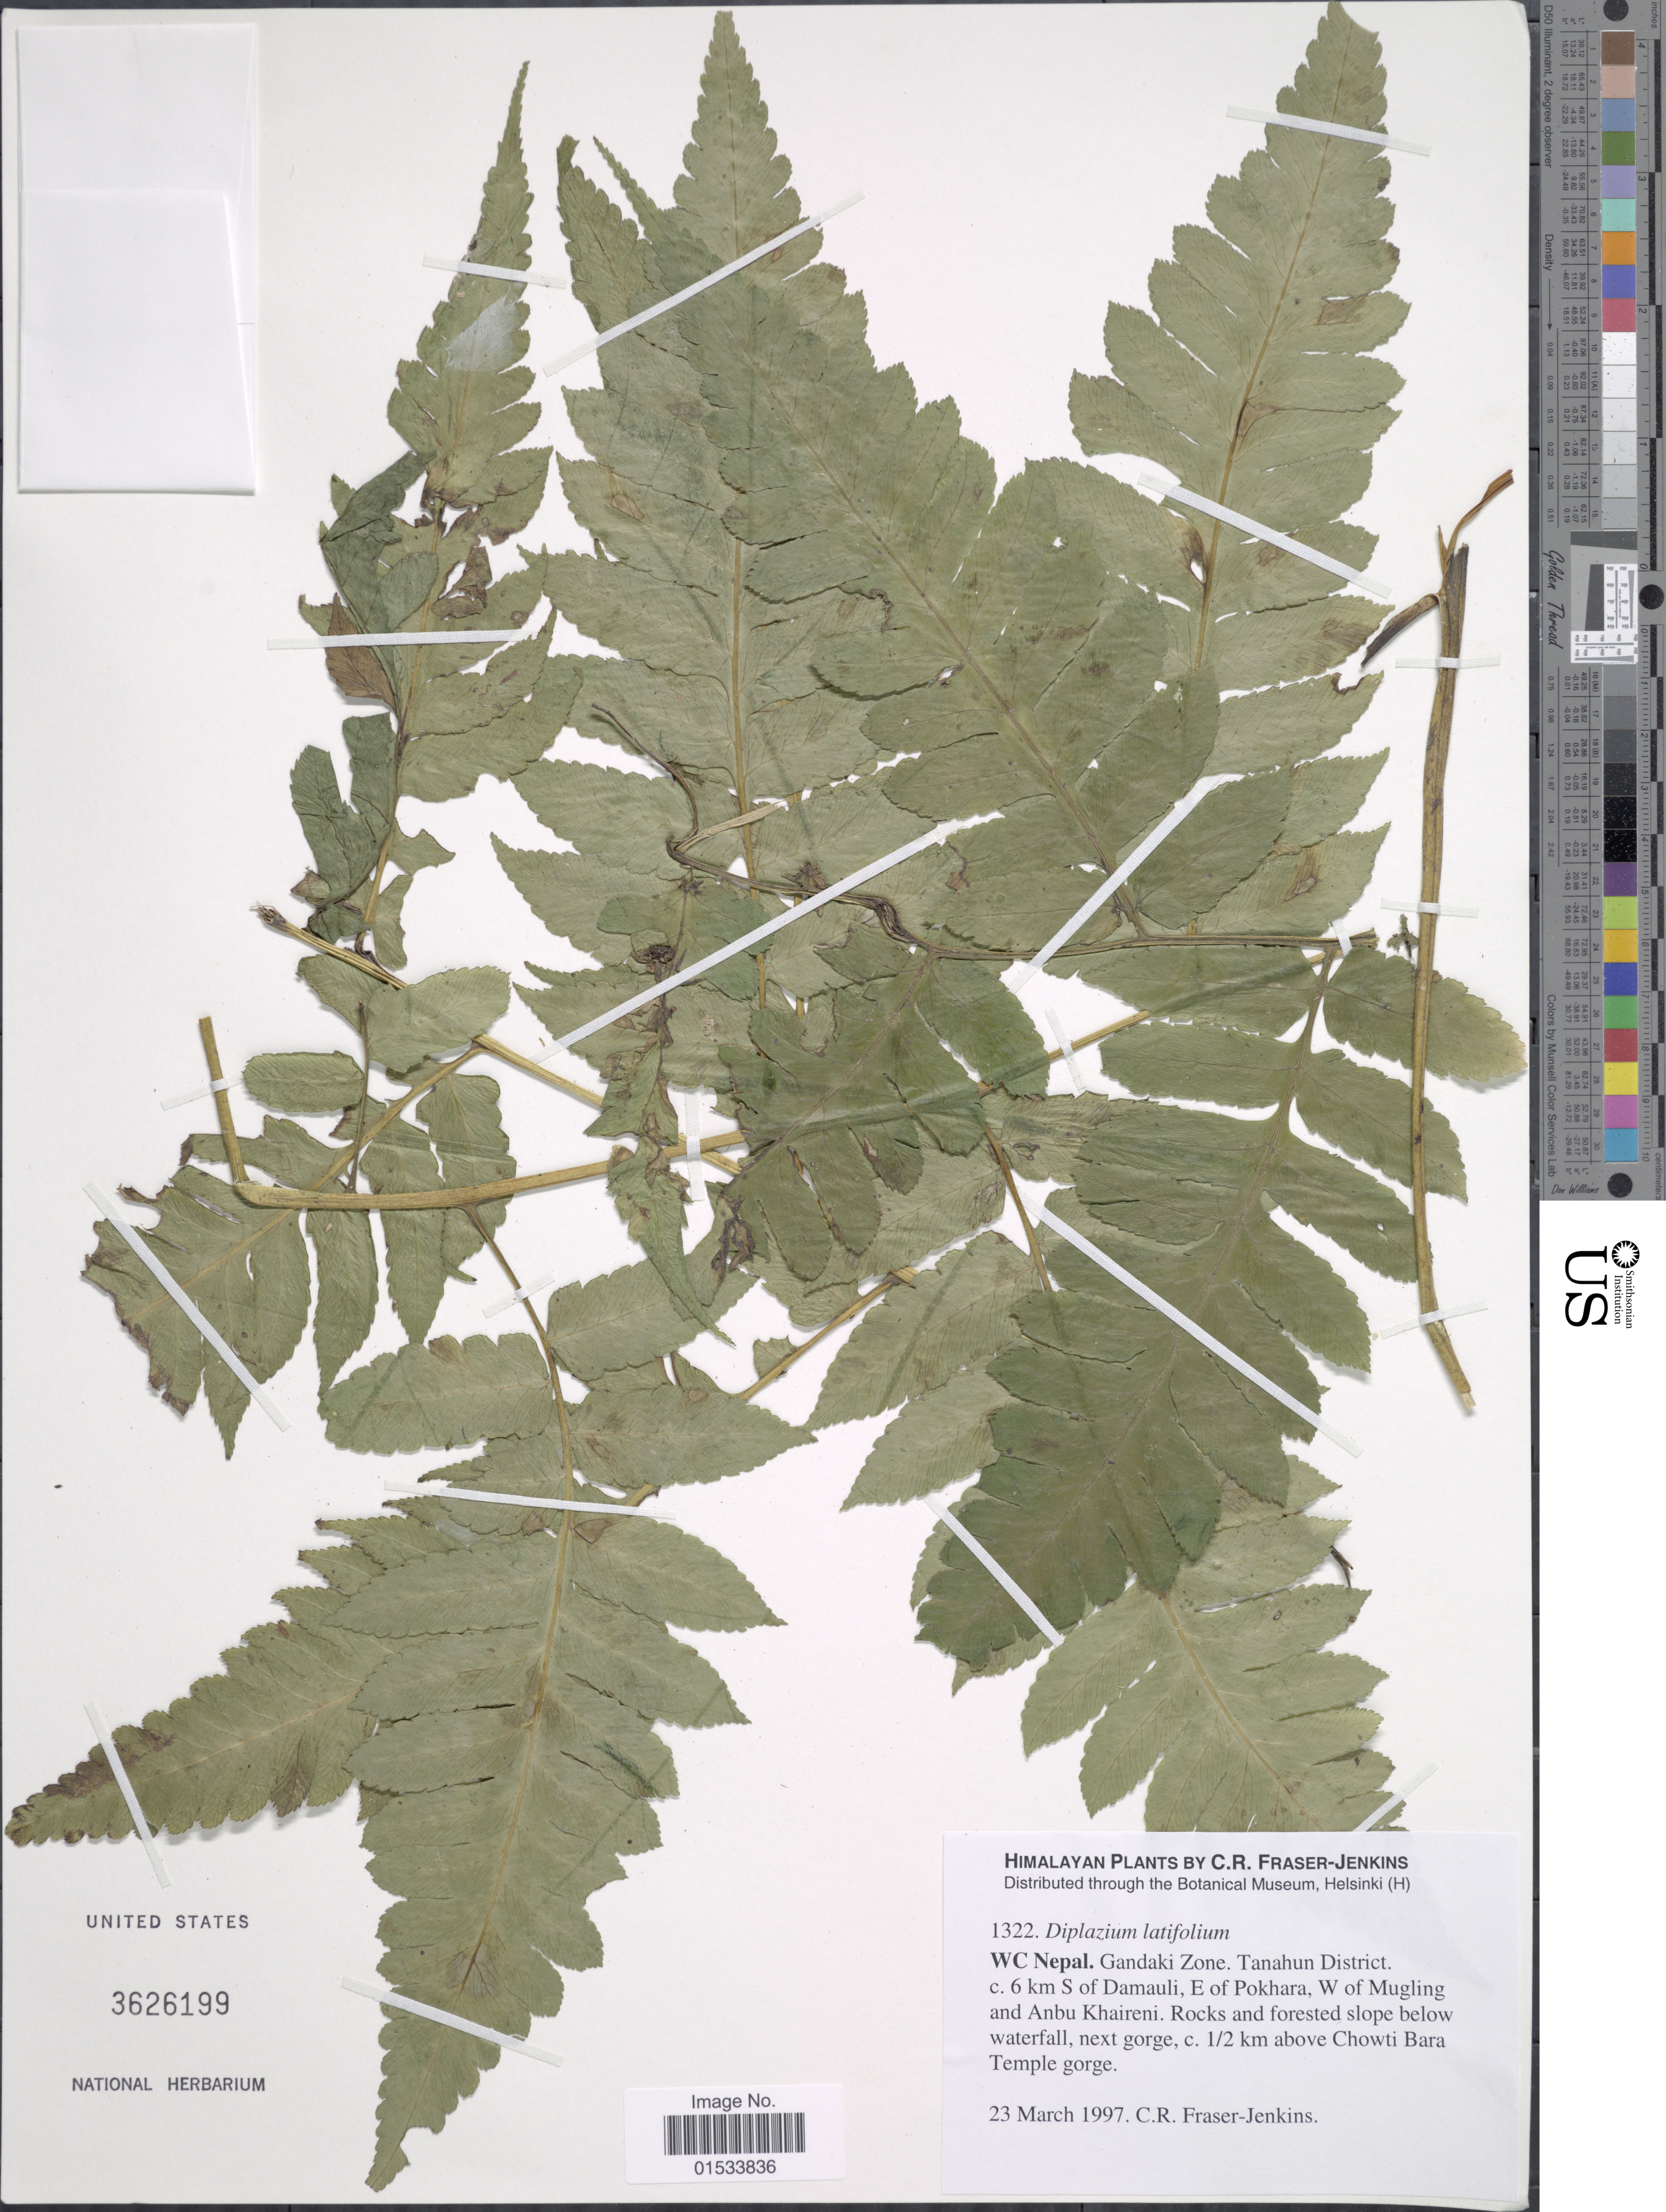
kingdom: Plantae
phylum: Tracheophyta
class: Polypodiopsida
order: Polypodiales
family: Athyriaceae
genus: Diplazium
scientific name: Diplazium latifolium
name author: (D. Don) T. Moore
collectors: C. R. Fraser-Jenkins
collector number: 1322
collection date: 1997-03-23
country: Nepal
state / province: Gandaki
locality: Gandaki Zone, Tanahun District, c. 6 km S of Damauli, E of Pokhara, W. of Mugling and Anbu Khaireni, Rocks and forested sloe below waterfall, next gorge , c. 0.5 km above Chowti Bara Temple gorge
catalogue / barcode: US 3626199